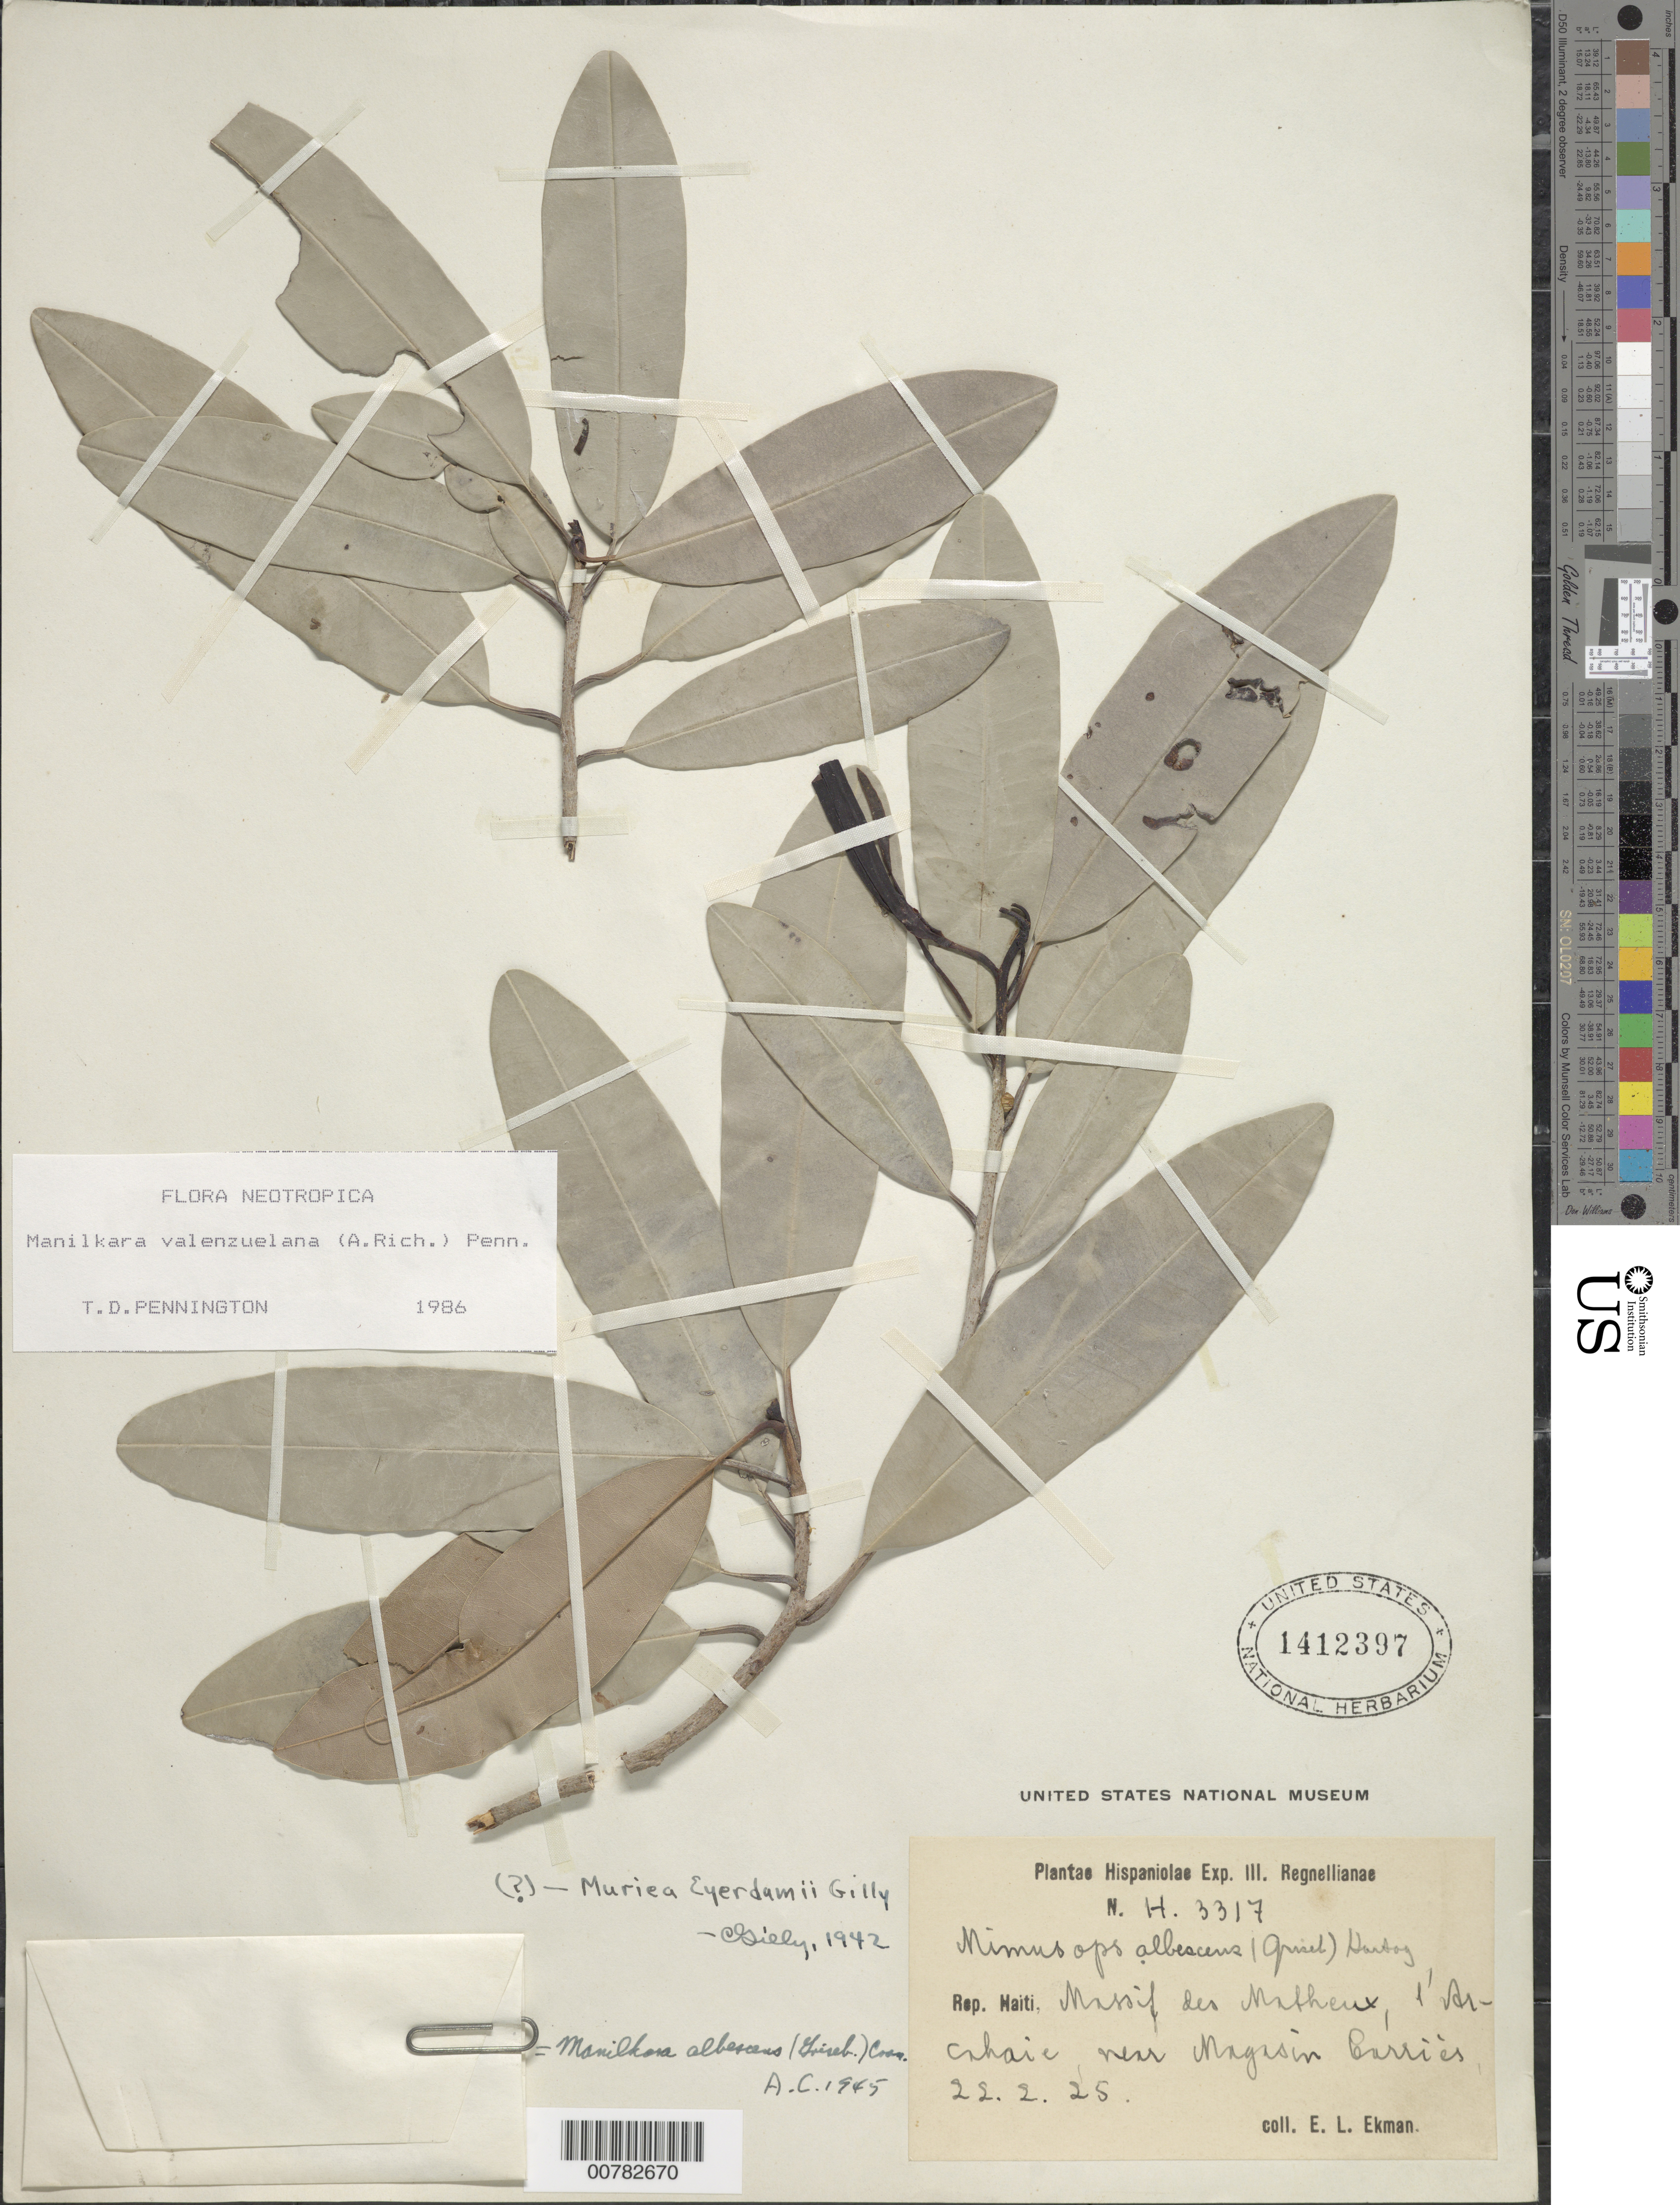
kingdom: Plantae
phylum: Tracheophyta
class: Magnoliopsida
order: Ericales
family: Sapotaceae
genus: Manilkara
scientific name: Manilkara valenzuelana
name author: (A. Rich.) T.D. Penn.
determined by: Pennington, T. D., (K)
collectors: E. L. Ekman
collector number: H 3317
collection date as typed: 22 Feb 1925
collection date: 1925-02-22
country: Haiti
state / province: Ouest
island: Hispaniola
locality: Massif des Matheux, l'Arcahaie, near Magasin Carrièr.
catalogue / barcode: US 1412397